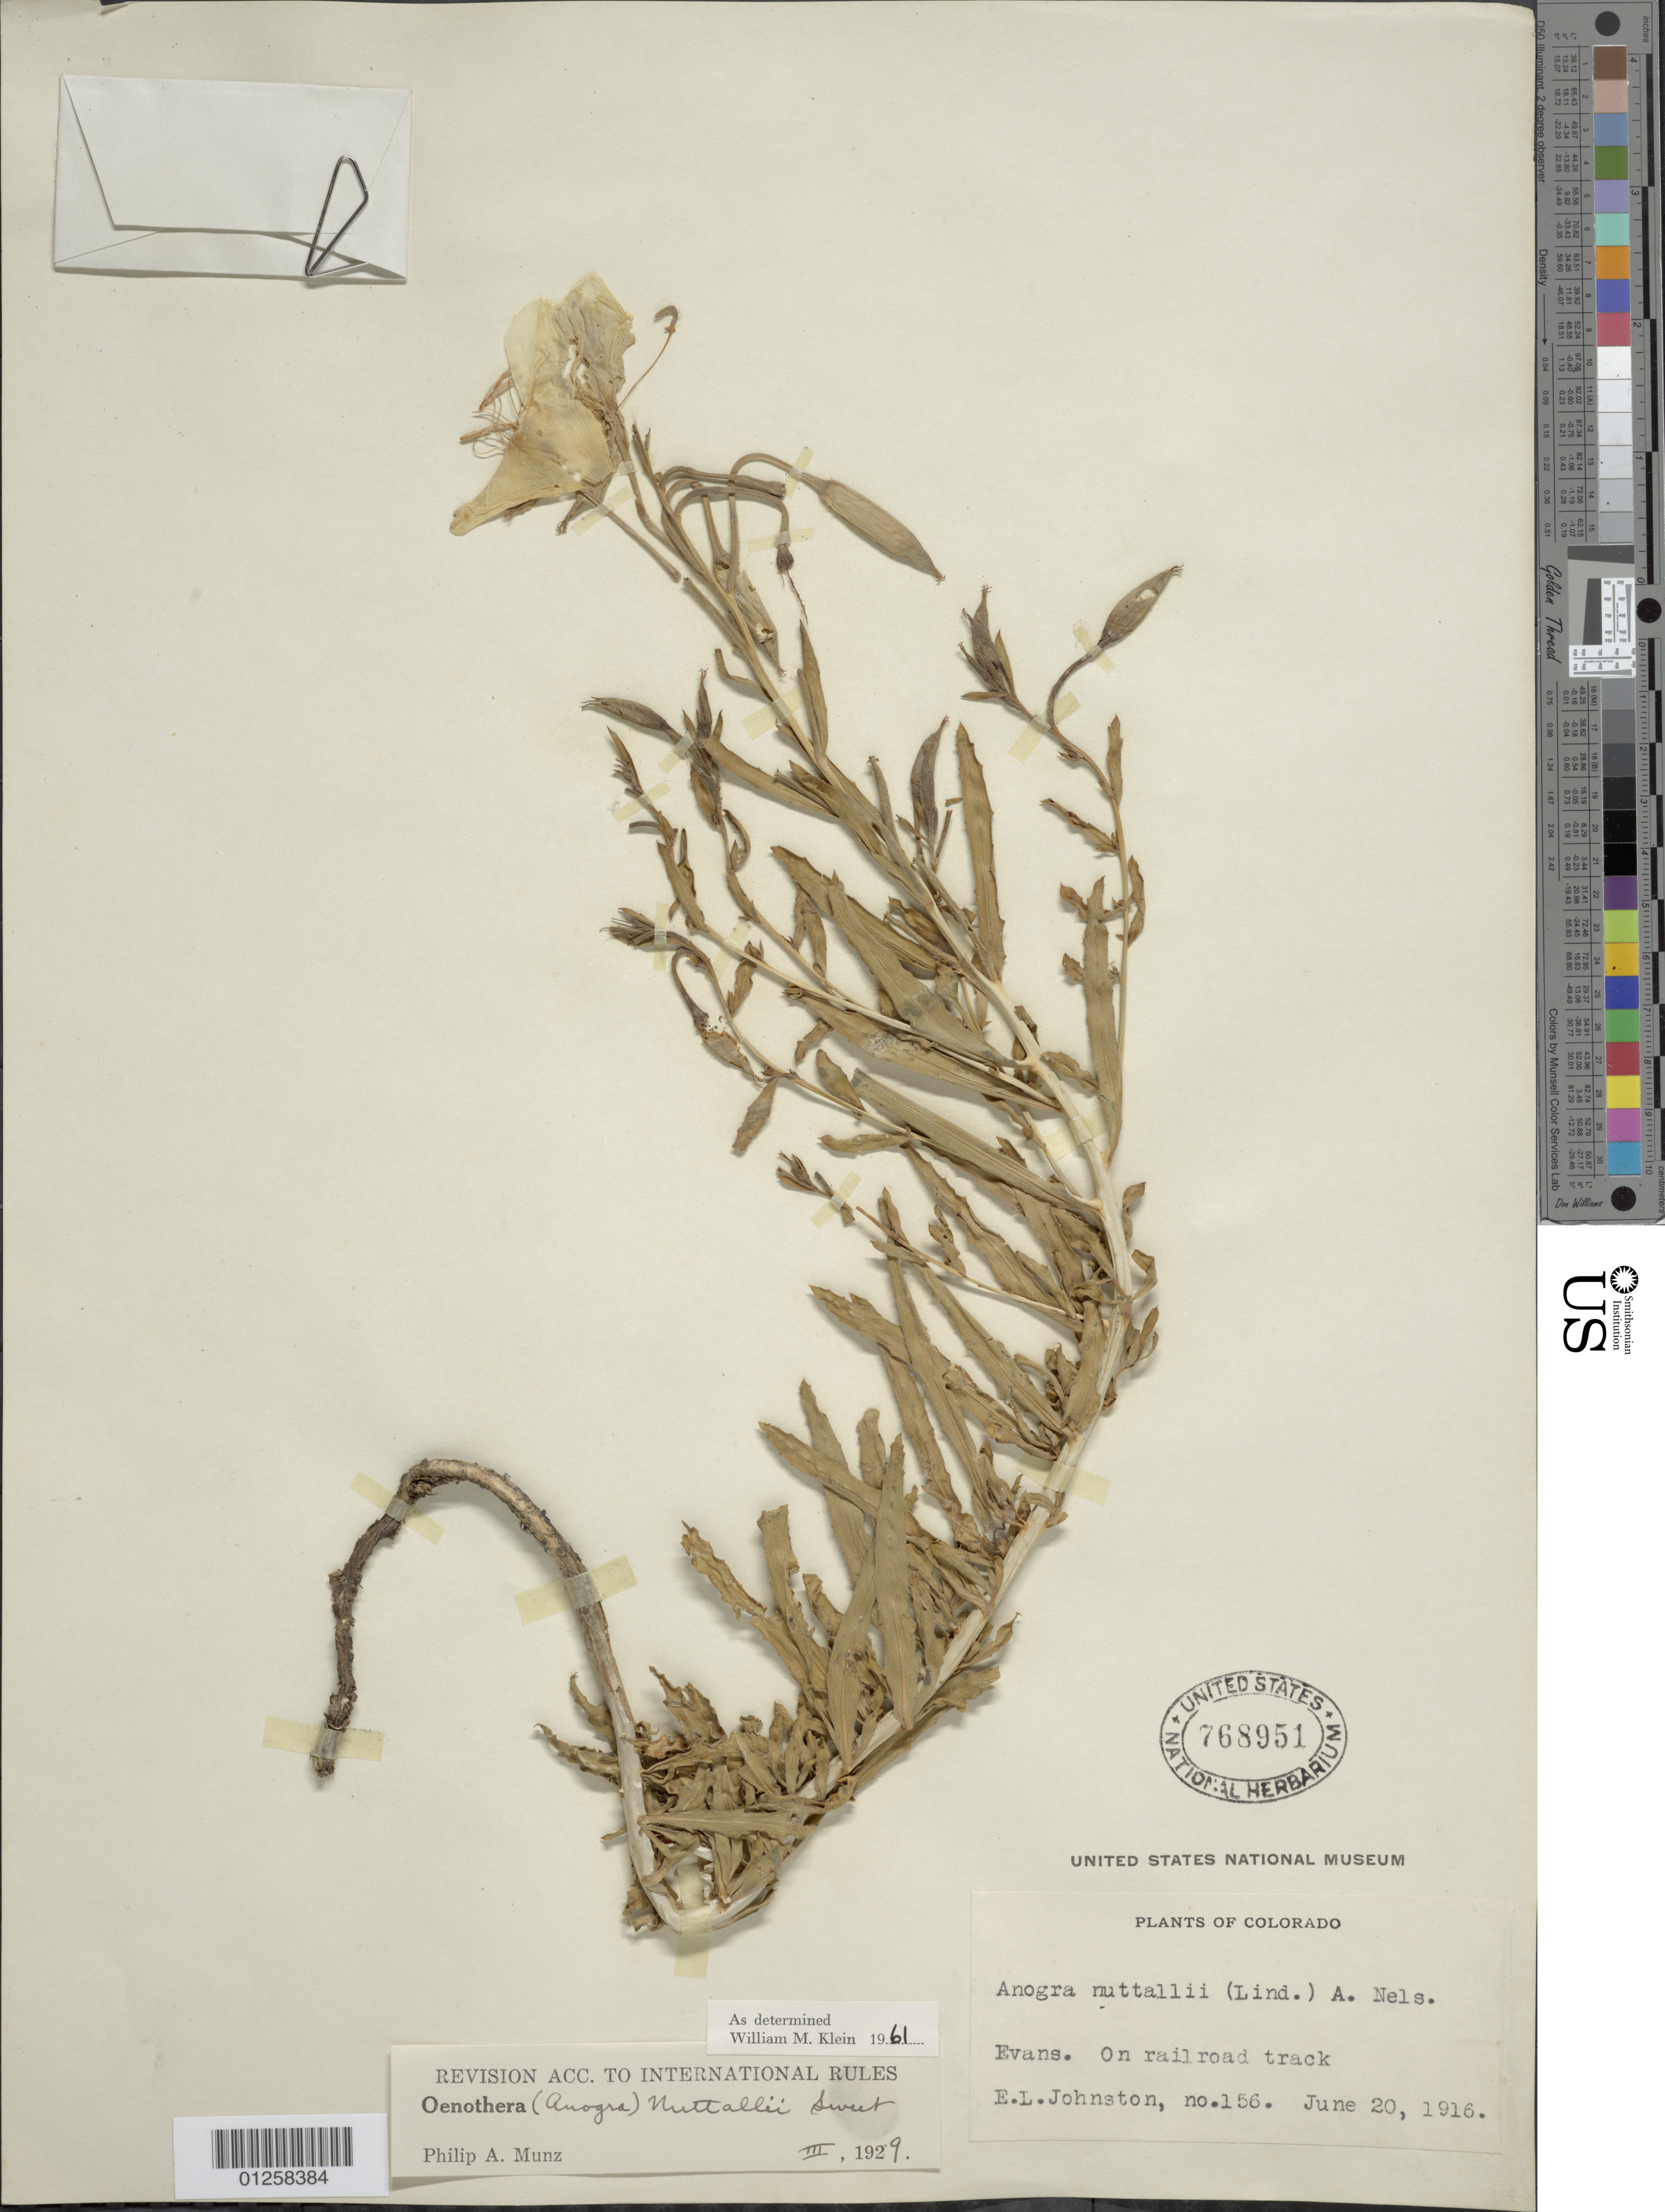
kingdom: Plantae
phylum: Tracheophyta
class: Magnoliopsida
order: Myrtales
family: Onagraceae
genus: Oenothera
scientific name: Oenothera nuttallii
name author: Sweet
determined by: Klein, W. M.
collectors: E. L. Johnston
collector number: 156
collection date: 1916-06-20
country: United States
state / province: Colorado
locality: Evans.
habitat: On railroad track.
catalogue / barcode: US 768951